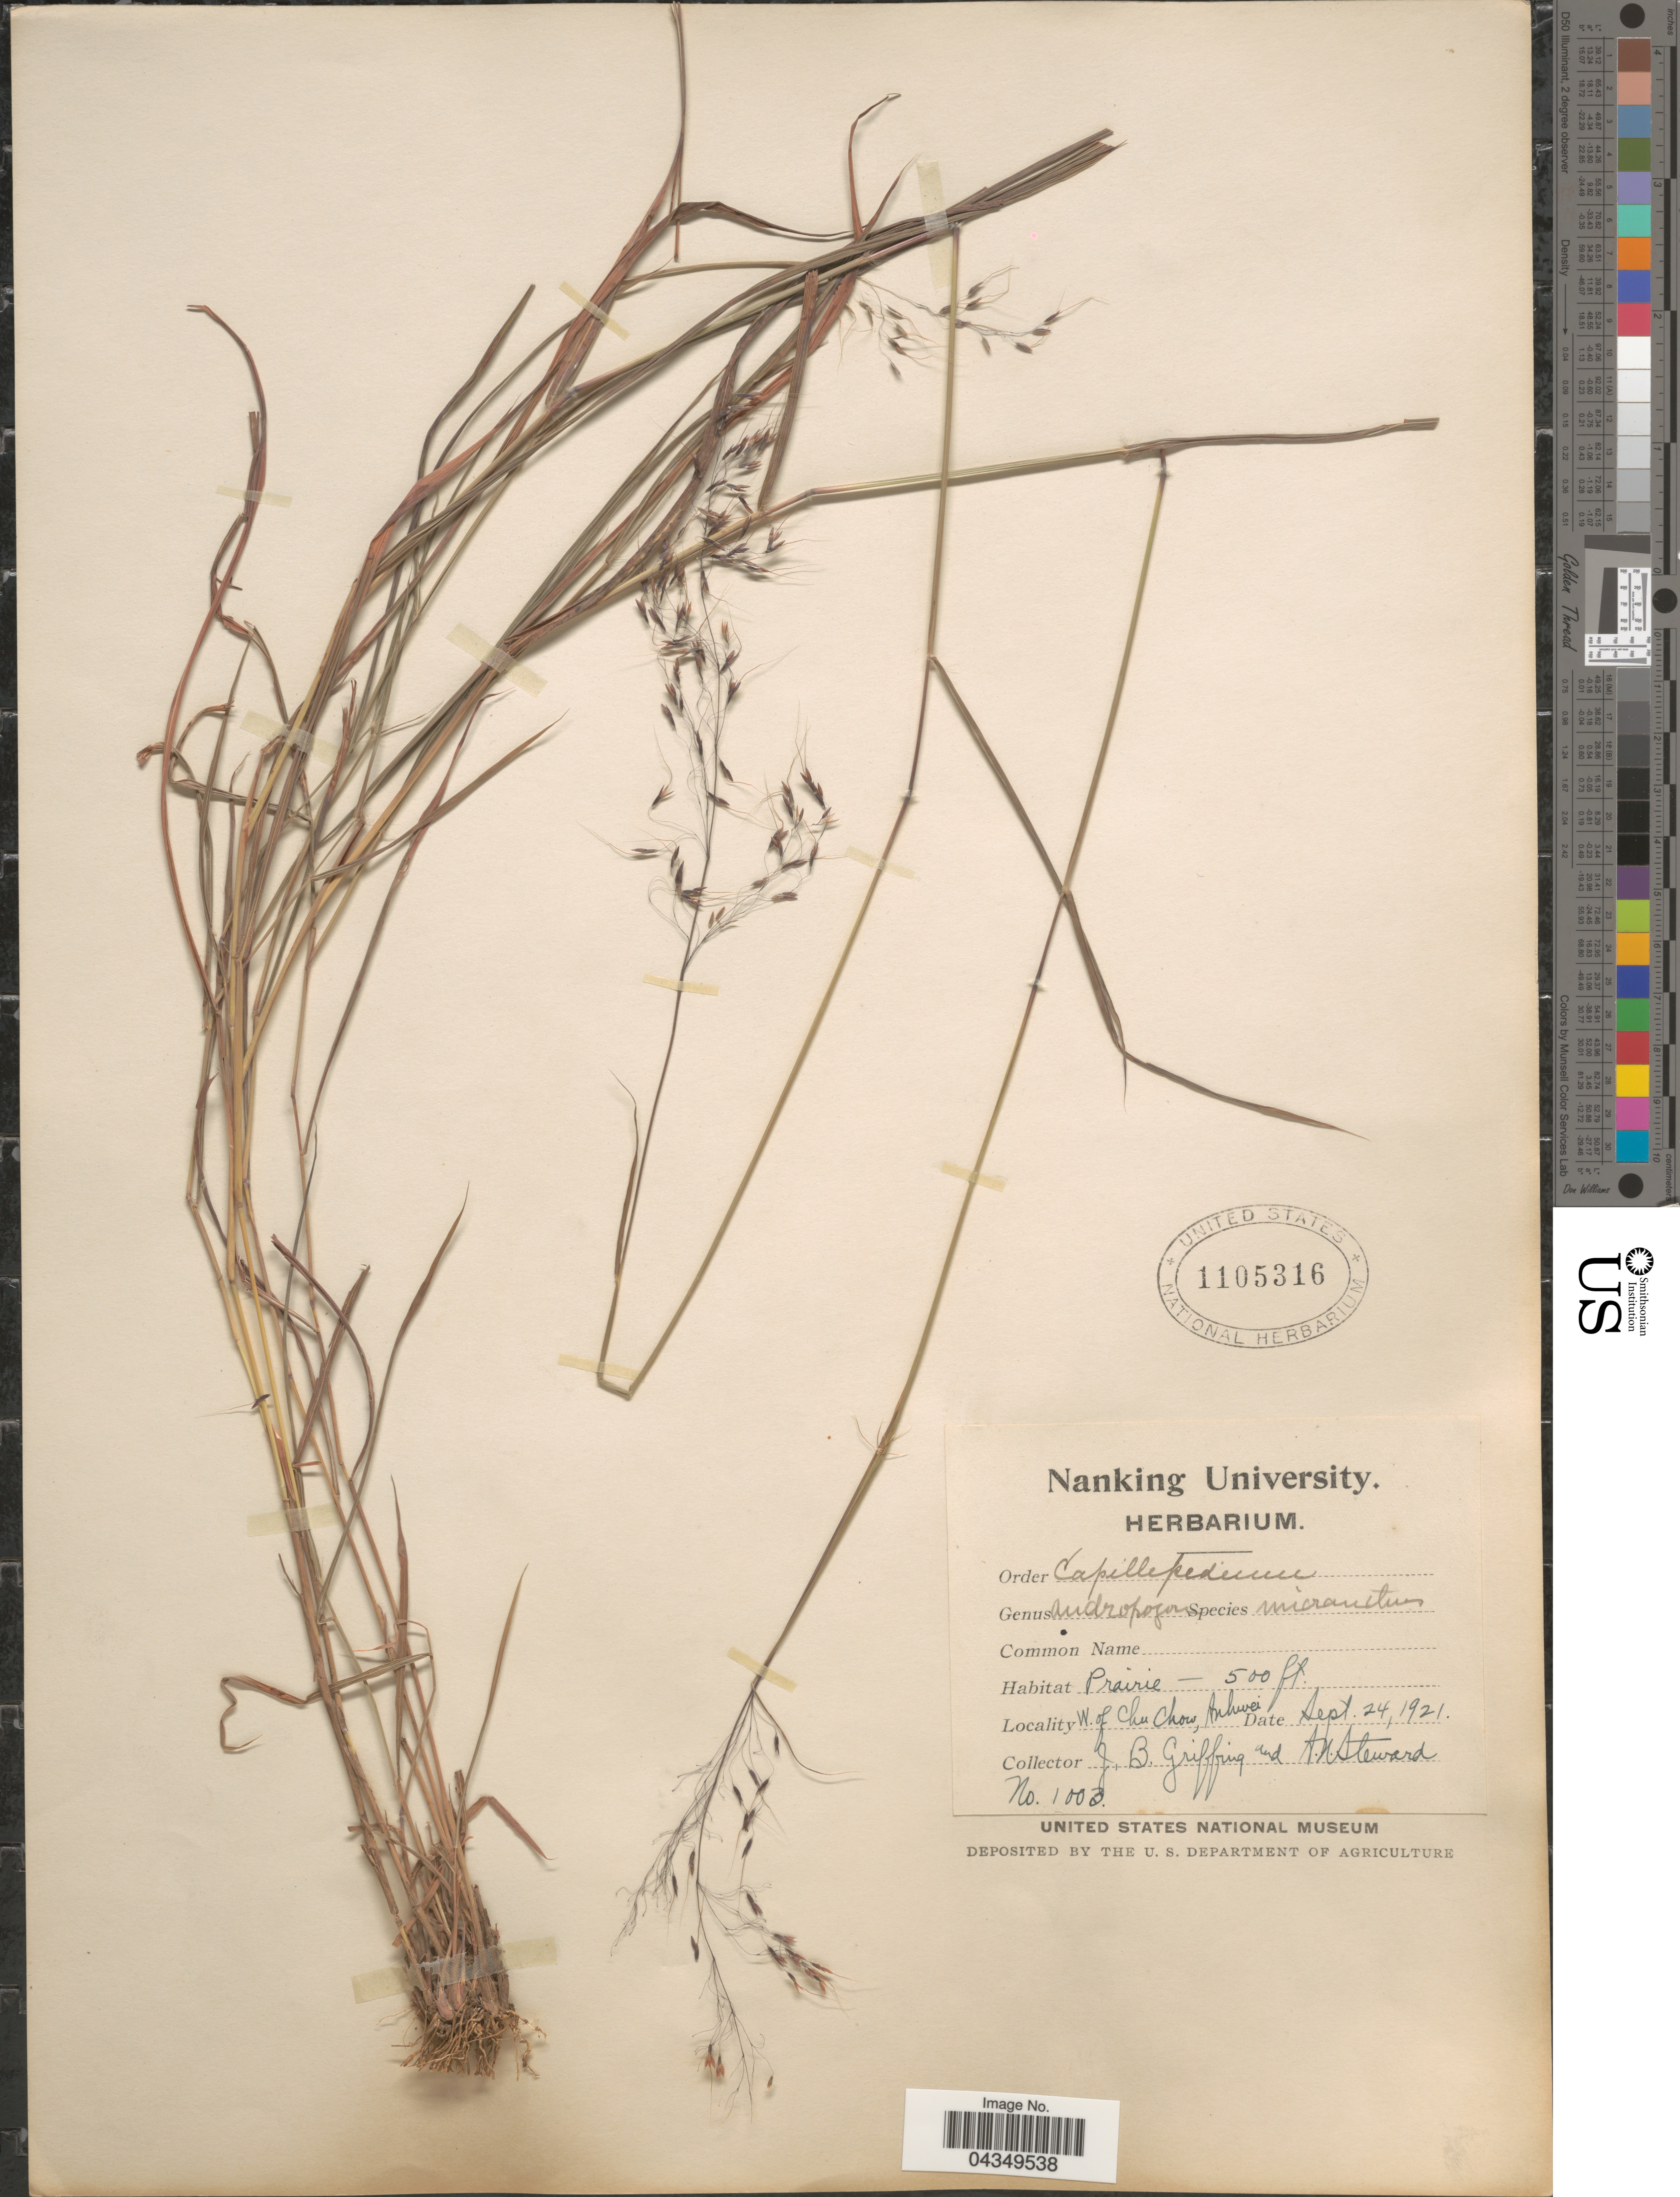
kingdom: Plantae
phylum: Tracheophyta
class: Liliopsida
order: Poales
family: Poaceae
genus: Capillipedium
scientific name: Capillipedium parviflorum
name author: (R. Br.) Stapf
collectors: J. Griffin & A. N. Steward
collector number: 1003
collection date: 1921-09-24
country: China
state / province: Anhui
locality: W. of Chu Chow, Anhwei.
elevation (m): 152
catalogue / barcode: US 1105316